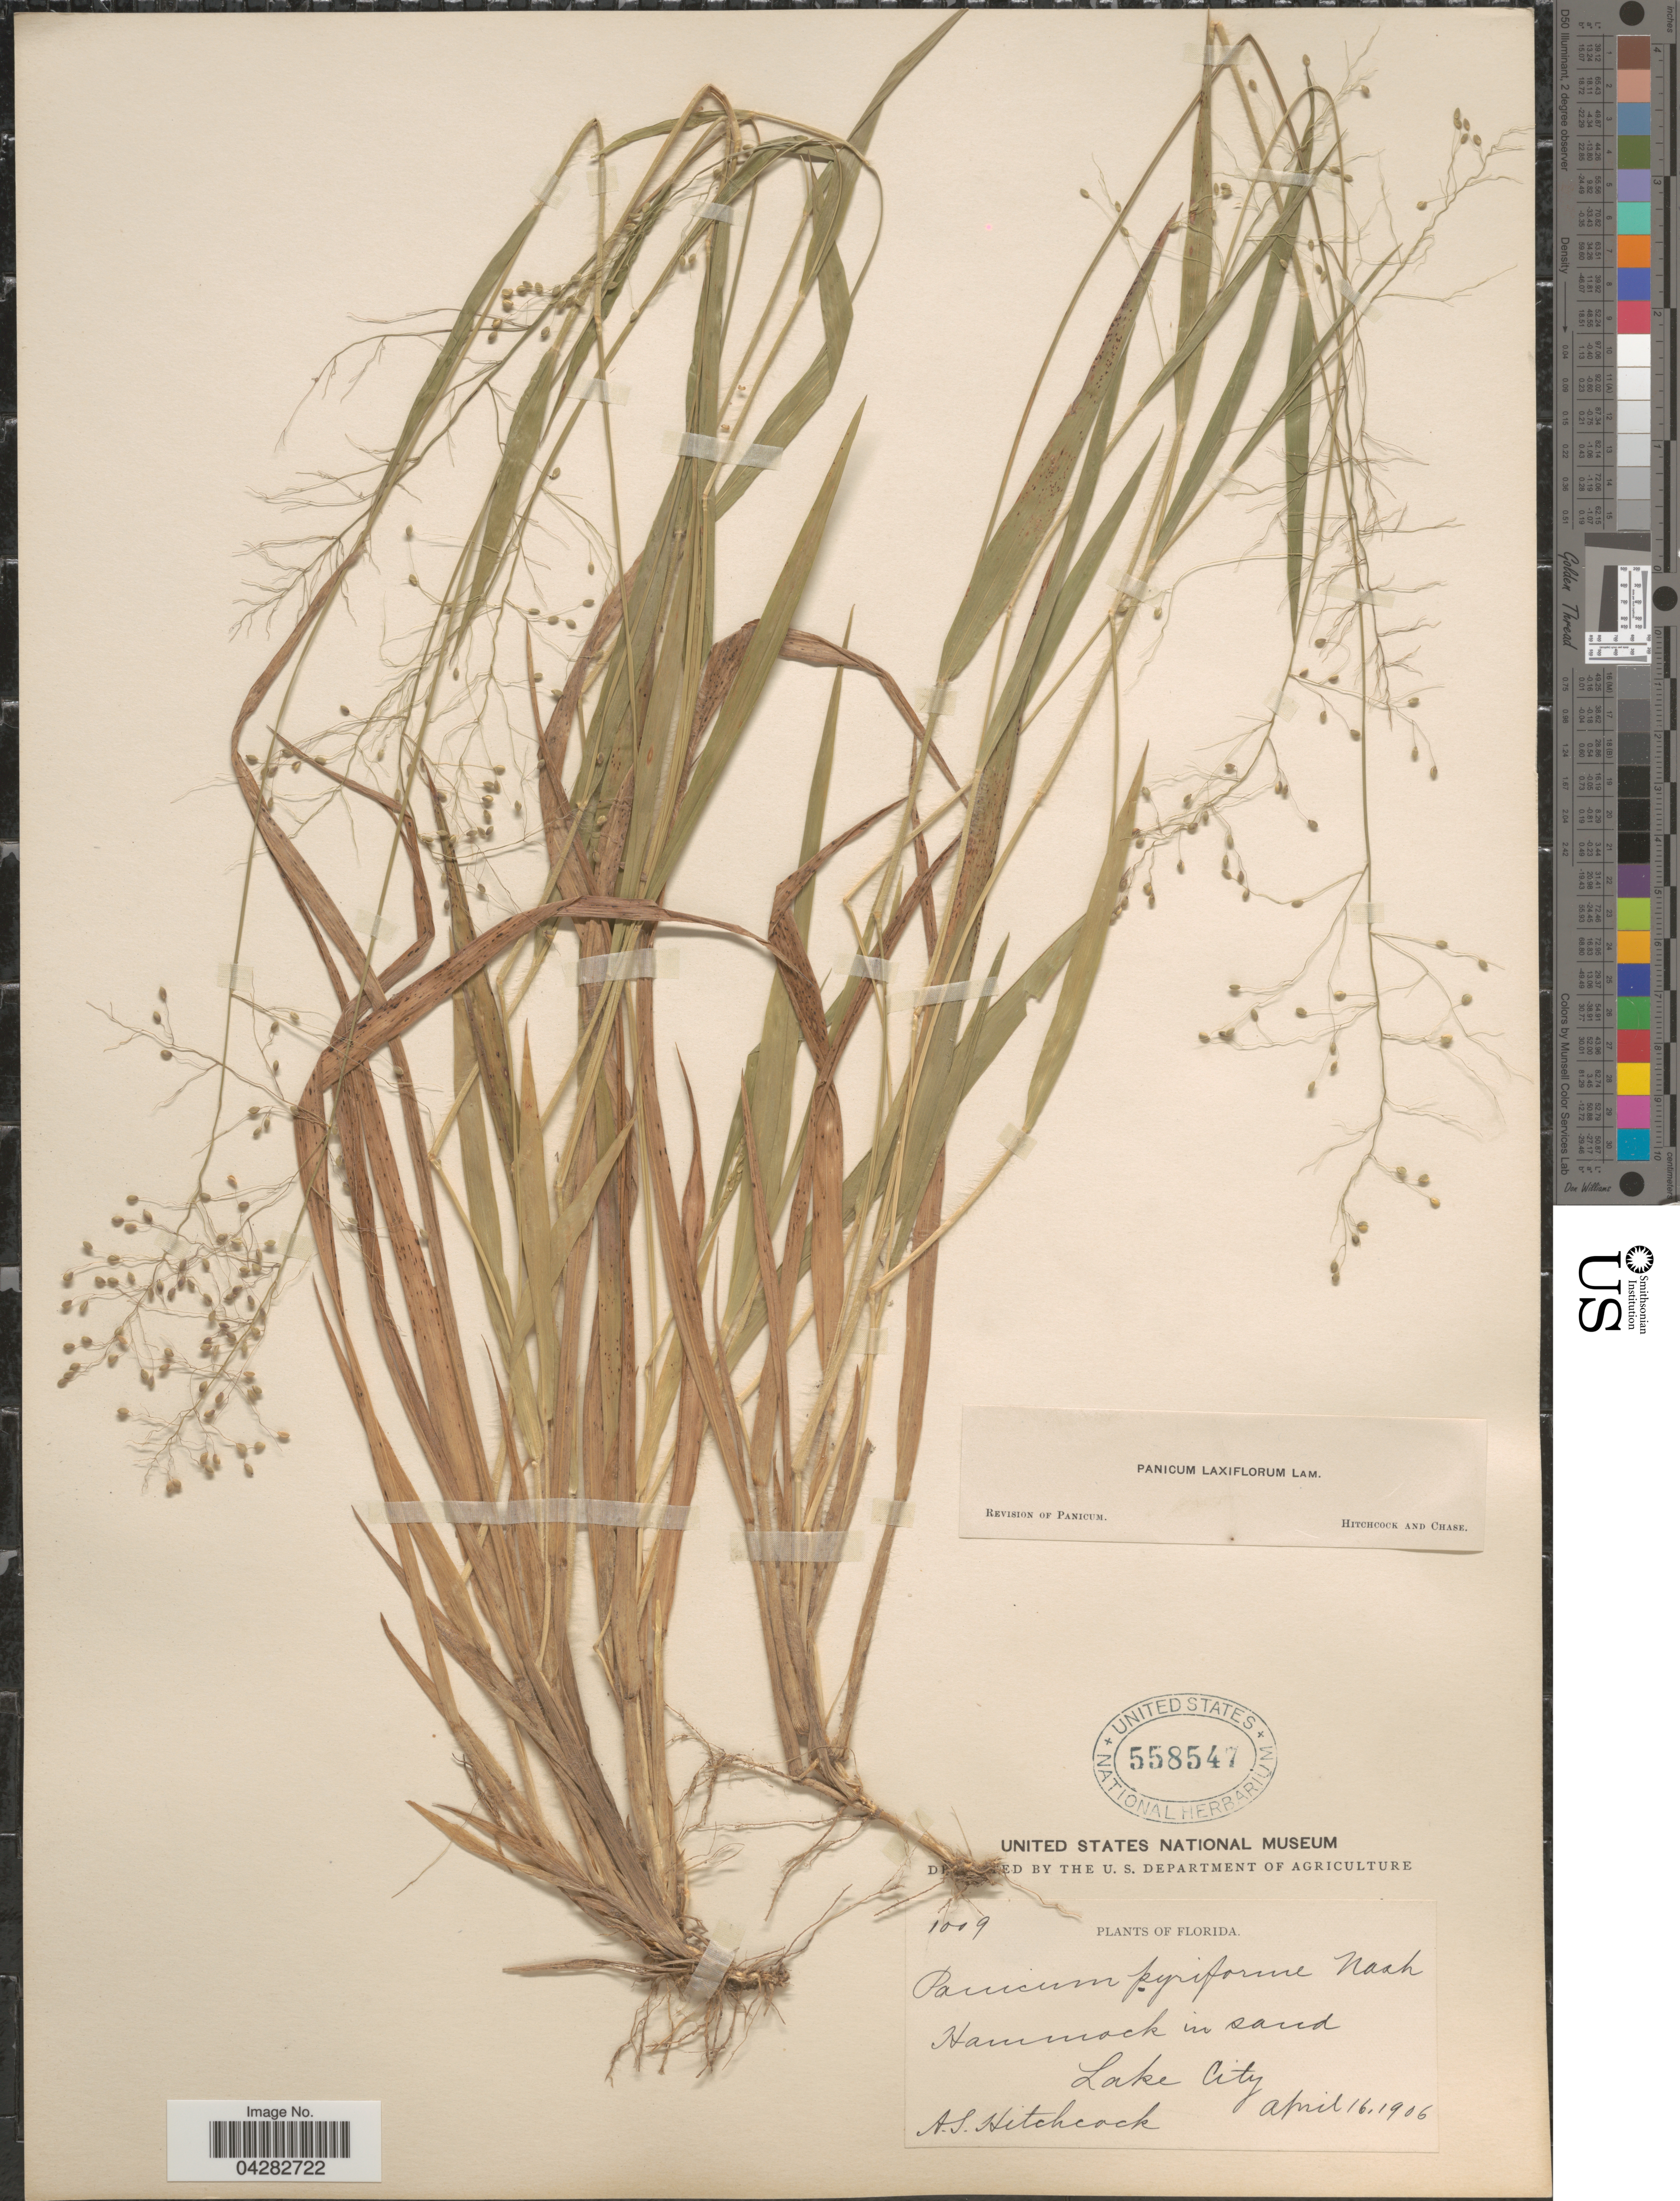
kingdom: Plantae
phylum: Tracheophyta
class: Liliopsida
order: Poales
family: Poaceae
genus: Dichanthelium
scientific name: Dichanthelium laxiflorum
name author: (Lam.) Gould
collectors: A. S. Hitchcock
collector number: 1009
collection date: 1906-04-16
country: United States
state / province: Florida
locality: Lake City.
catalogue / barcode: US 558547